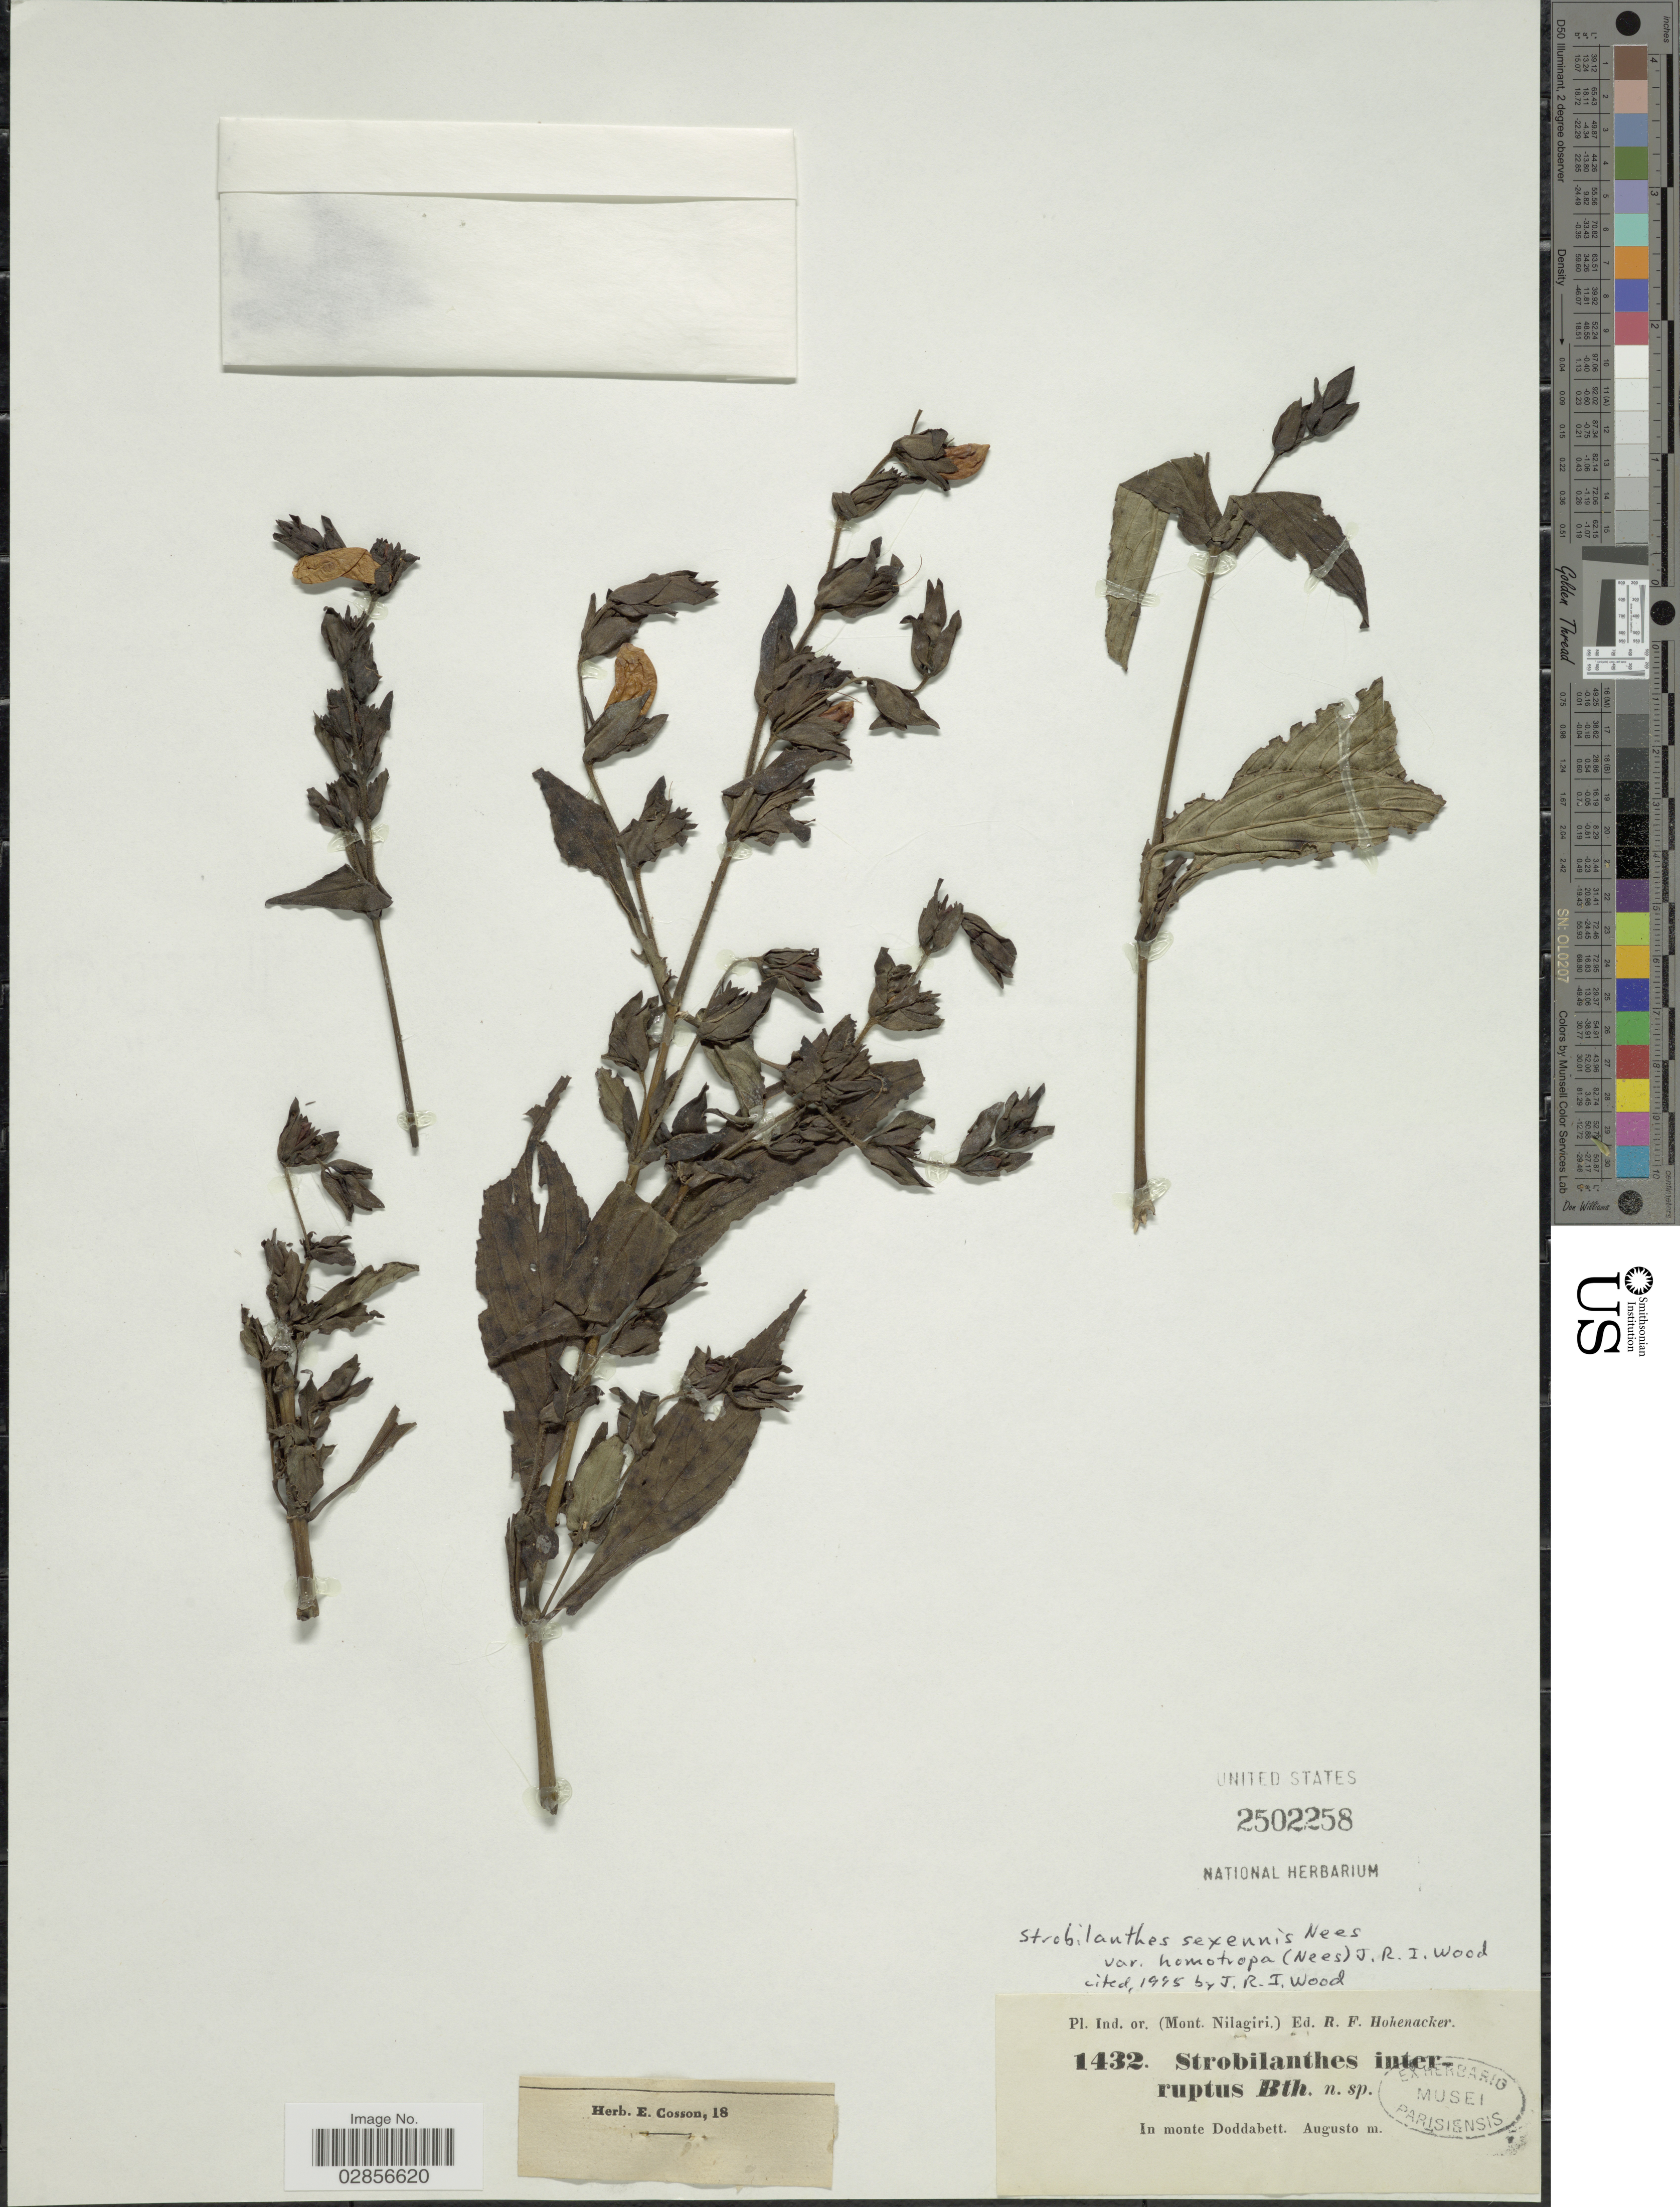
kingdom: Plantae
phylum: Tracheophyta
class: Magnoliopsida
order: Lamiales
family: Acanthaceae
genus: Strobilanthes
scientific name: Strobilanthes sexennis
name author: Bedd.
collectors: R. F. Hohenacker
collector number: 1432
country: India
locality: Ind. or (Mont. Nilagiri), In monte Doddabett.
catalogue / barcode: US 2502258